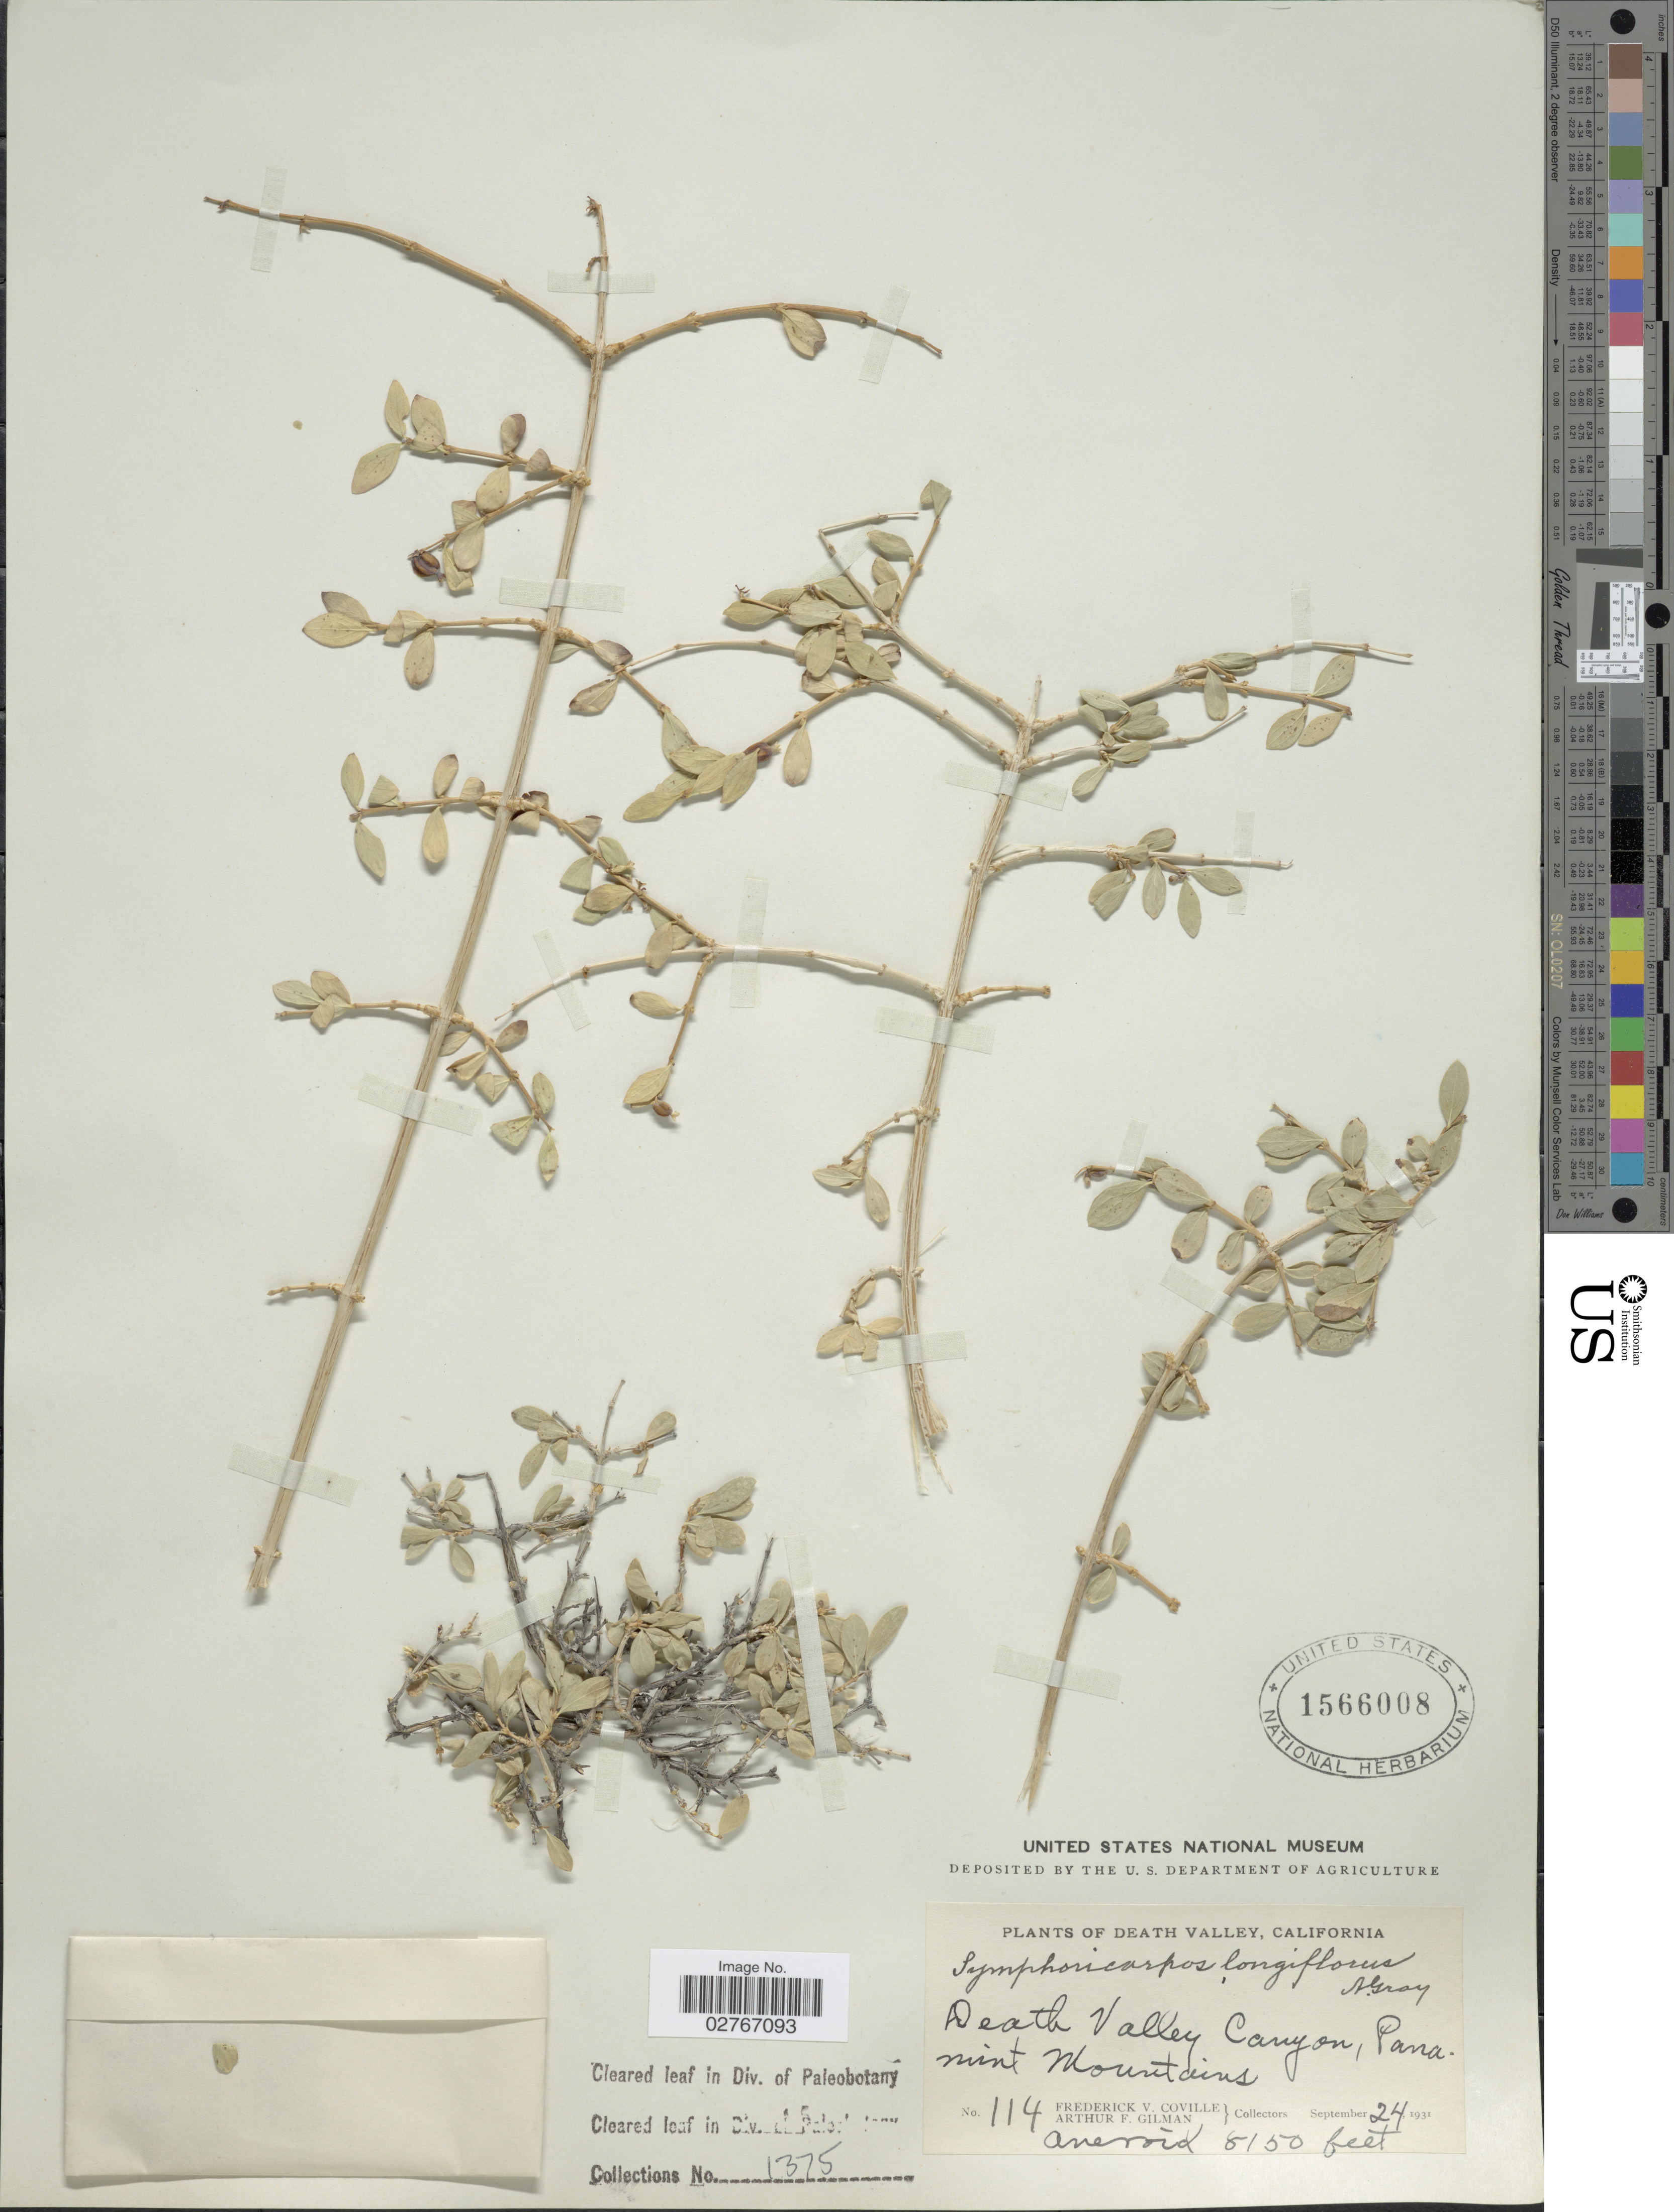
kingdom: Plantae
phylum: Tracheophyta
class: Magnoliopsida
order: Dipsacales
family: Caprifoliaceae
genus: Symphoricarpos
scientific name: Symphoricarpos longiflorus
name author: A. Gray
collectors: F. V. Coville & A. Gilman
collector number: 114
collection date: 1931-09-24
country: United States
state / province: California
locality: Death Valley, Death Valley Canyon, Panamint Mountains.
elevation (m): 2484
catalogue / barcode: US 1566008